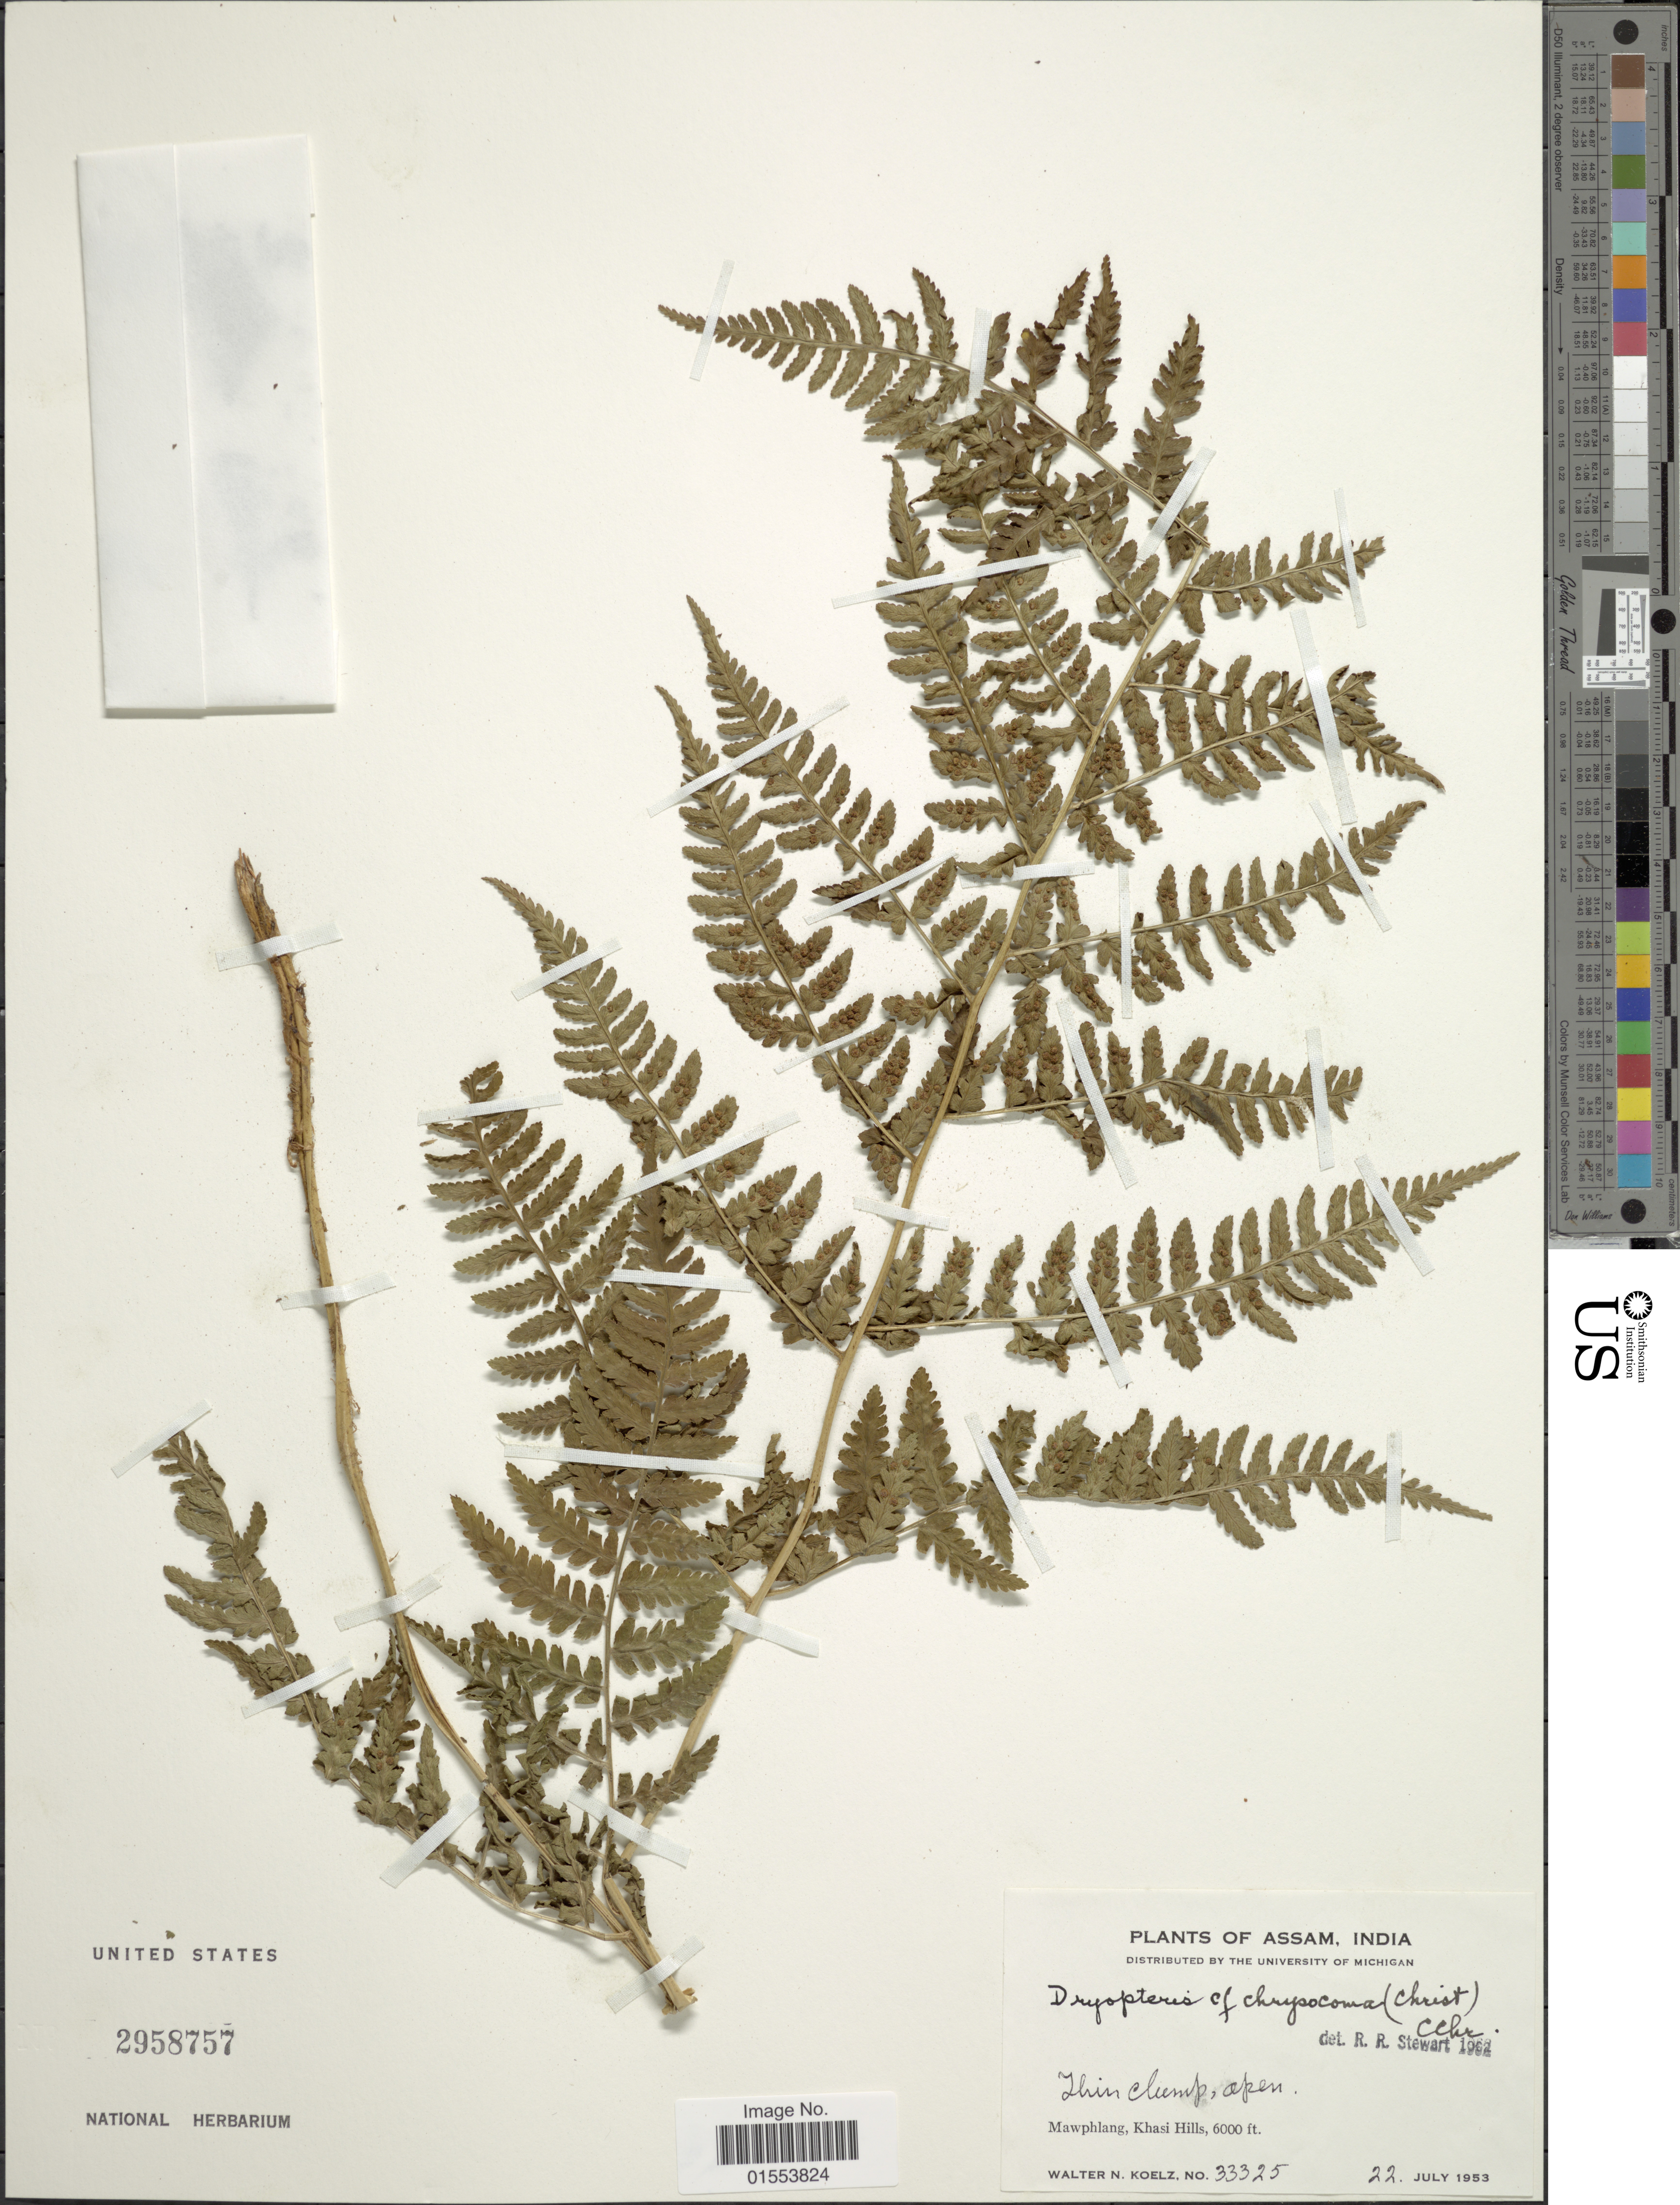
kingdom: Plantae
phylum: Tracheophyta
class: Polypodiopsida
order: Polypodiales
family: Dryopteridaceae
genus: Dryopteris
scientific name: Dryopteris chrysocoma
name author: (Christ) C. Chr.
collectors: W. N. Koelz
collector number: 33325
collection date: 1953-07-22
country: India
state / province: Assam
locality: Assam, India. Mawphlang Hills.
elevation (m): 1829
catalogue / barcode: US 2958757